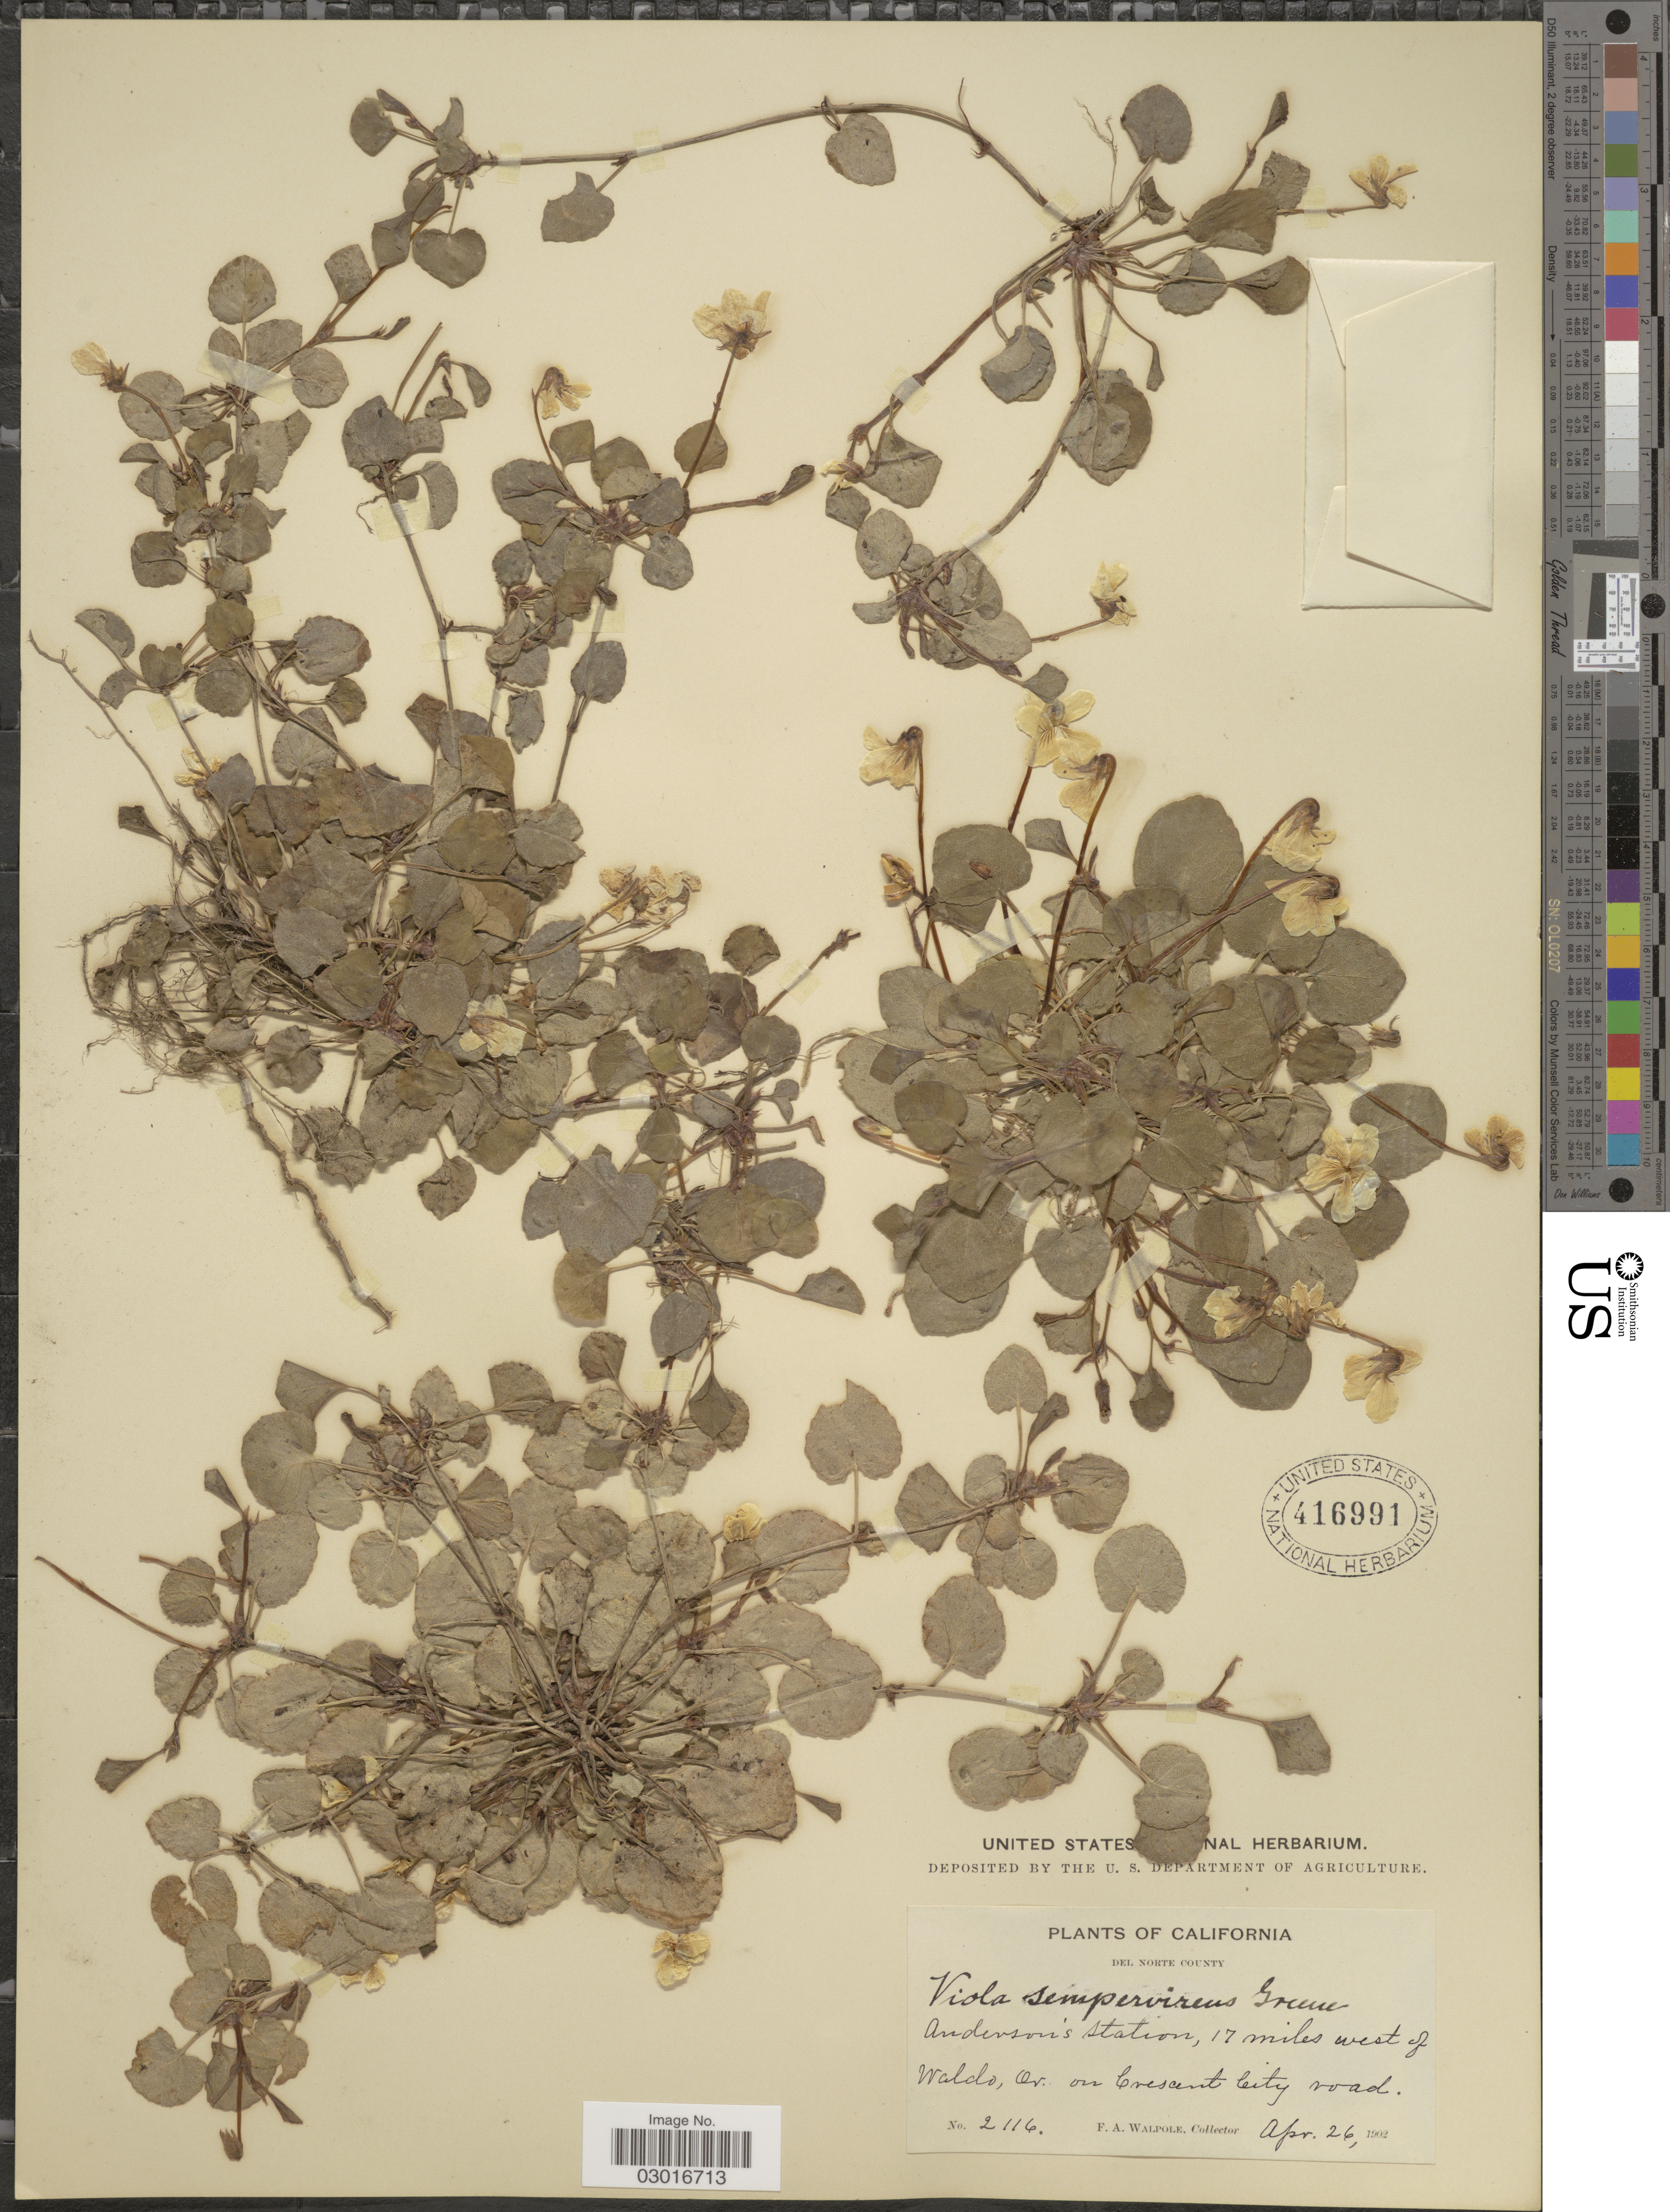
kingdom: Plantae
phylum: Tracheophyta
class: Magnoliopsida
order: Malpighiales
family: Violaceae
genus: Viola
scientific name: Viola sempervirens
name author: Greene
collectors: F. Walpole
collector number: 2116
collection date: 1902-04-26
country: United States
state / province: California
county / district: Del Norte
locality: Del Norte County. Anderson's Station, 17 miles west of Waldo, Or. on Crescent City road.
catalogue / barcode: US 416991